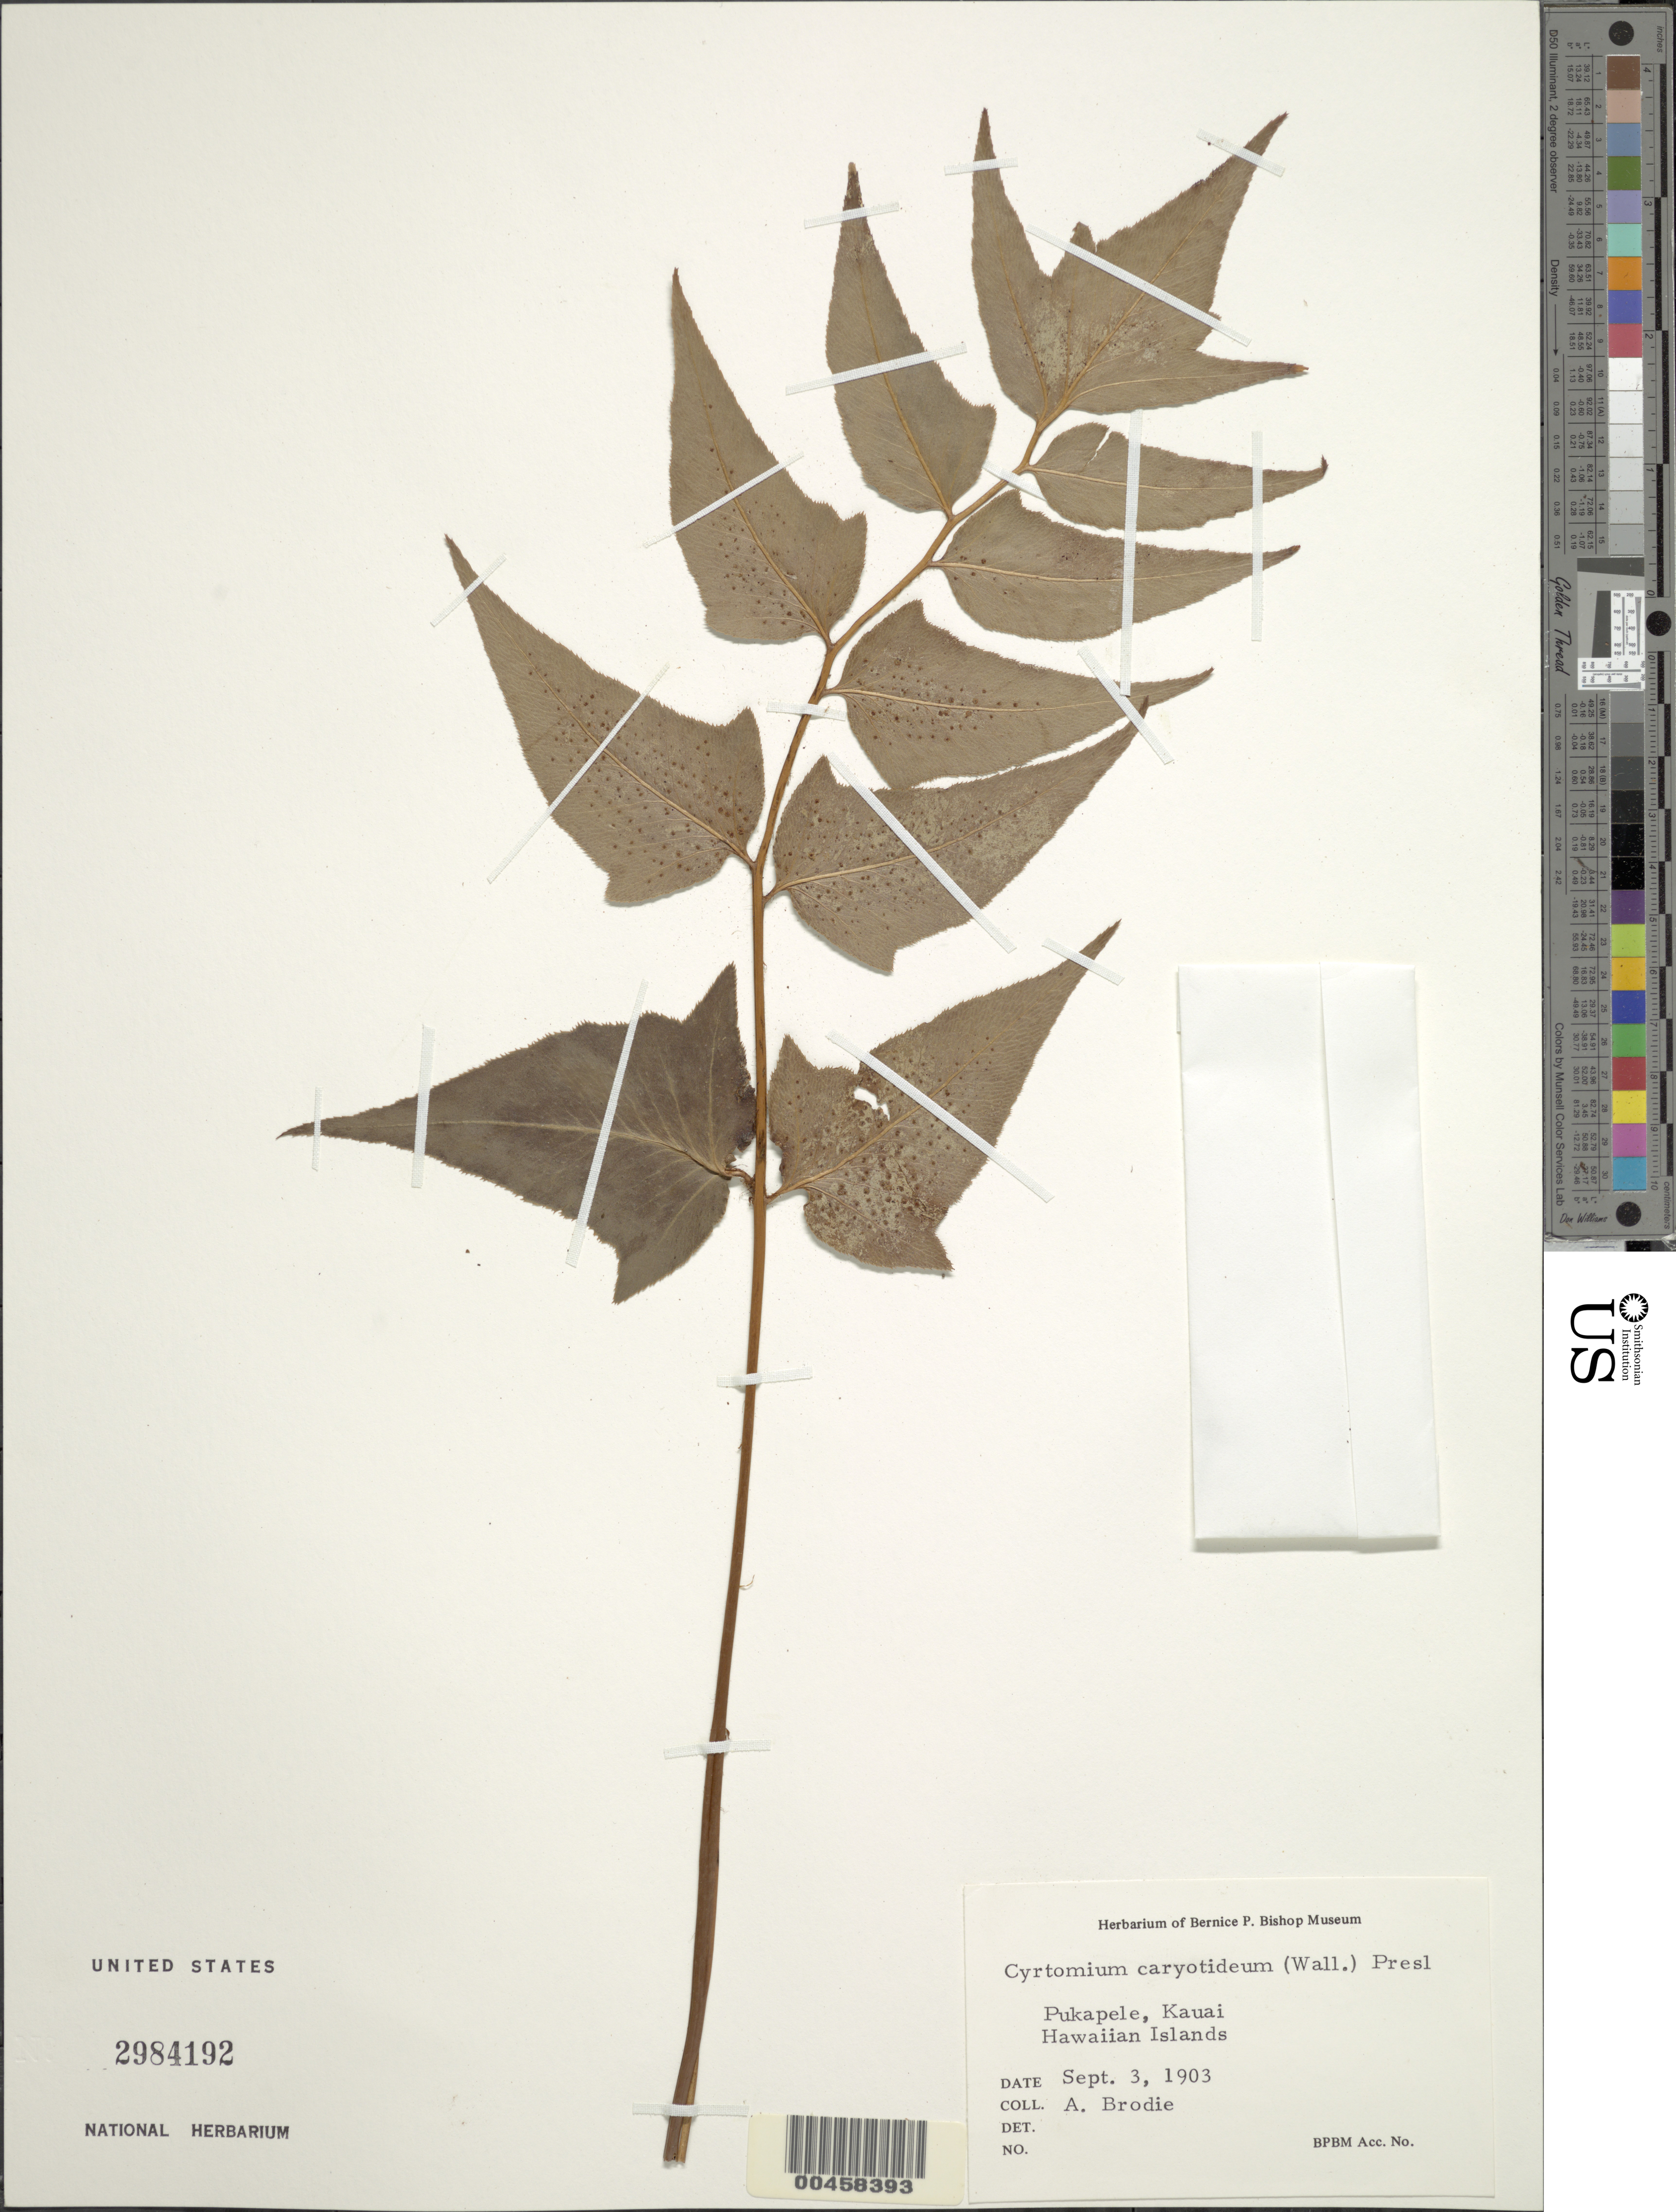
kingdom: Plantae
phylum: Tracheophyta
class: Polypodiopsida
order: Polypodiales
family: Dryopteridaceae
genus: Cyrtomium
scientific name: Cyrtomium caryotideum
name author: (Wall. ex Hook. & Grev.) C. Presl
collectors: A. Brodie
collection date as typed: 3 Sep 1903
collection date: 1903-09-03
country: United States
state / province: Hawaii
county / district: Kaui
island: Kaua'i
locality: Pukapele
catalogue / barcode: US 2984192